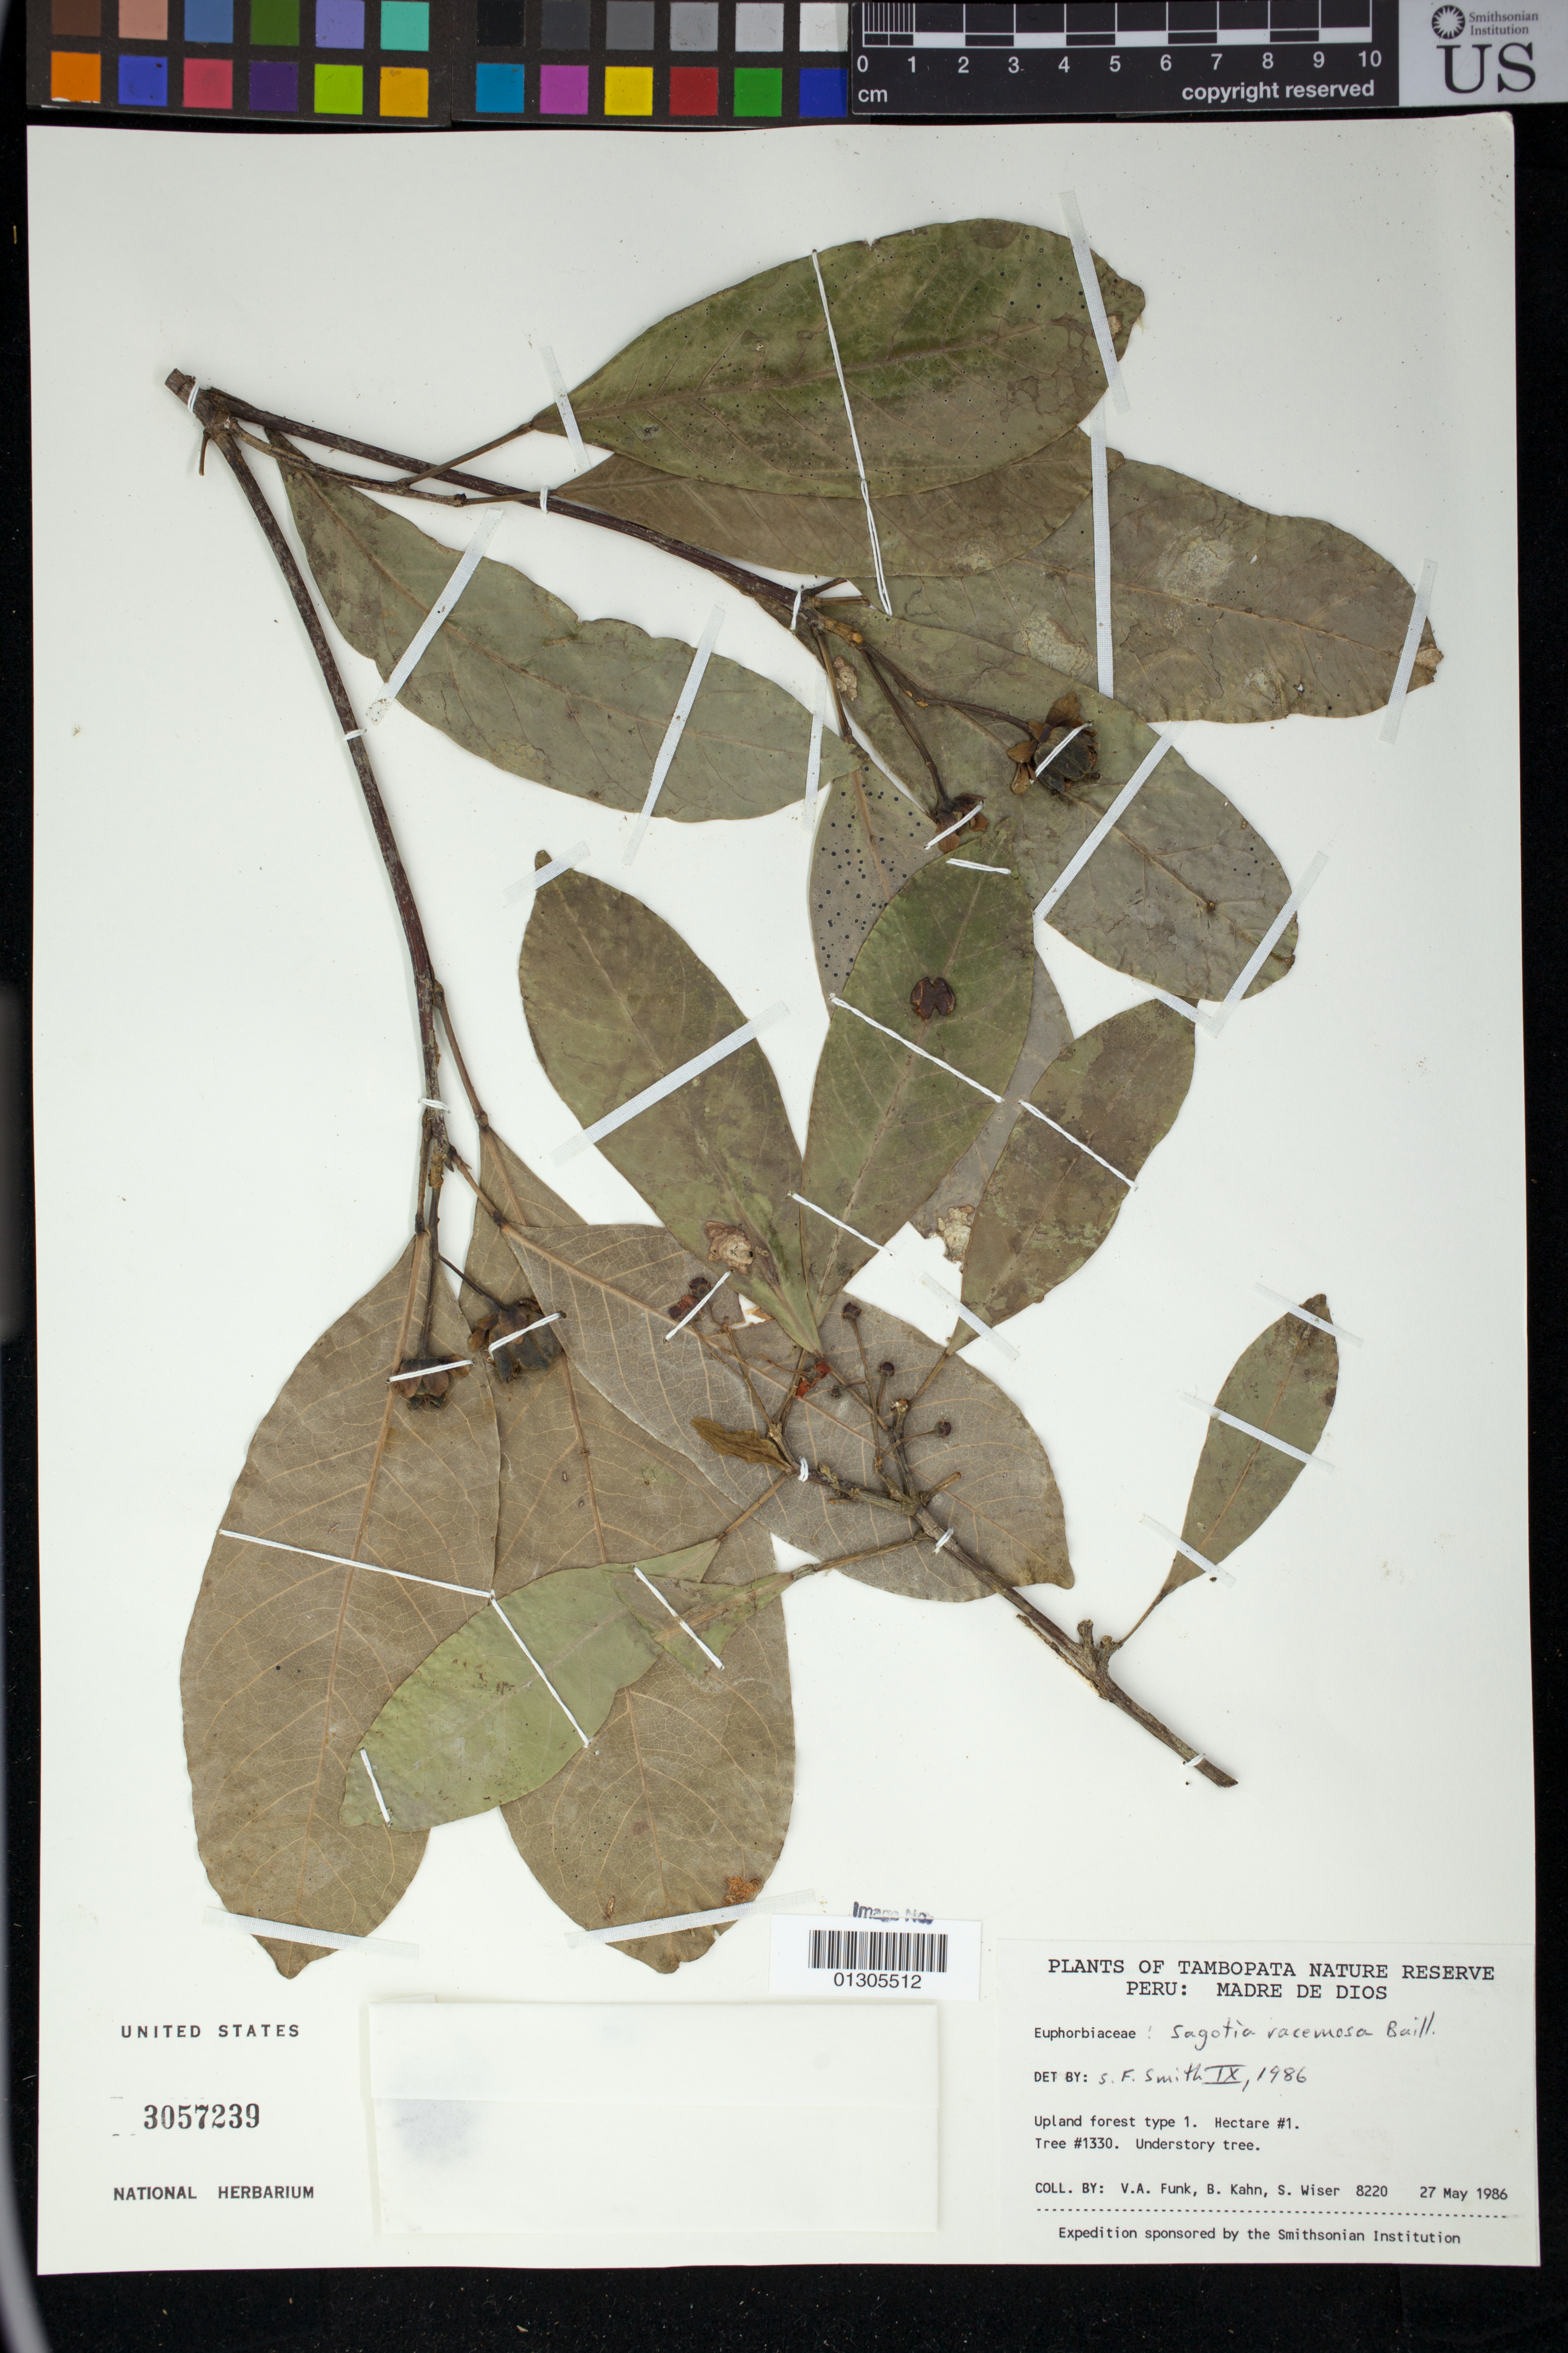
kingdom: Plantae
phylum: Tracheophyta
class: Magnoliopsida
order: Malpighiales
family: Euphorbiaceae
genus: Sagotia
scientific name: Sagotia racemosa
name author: Baill.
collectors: V. Funk, B. Kahn & S. Wiser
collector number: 8220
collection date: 1986-05-27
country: Peru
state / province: Madre de Dios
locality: Tambopata Nature Preserve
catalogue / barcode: US 3057239